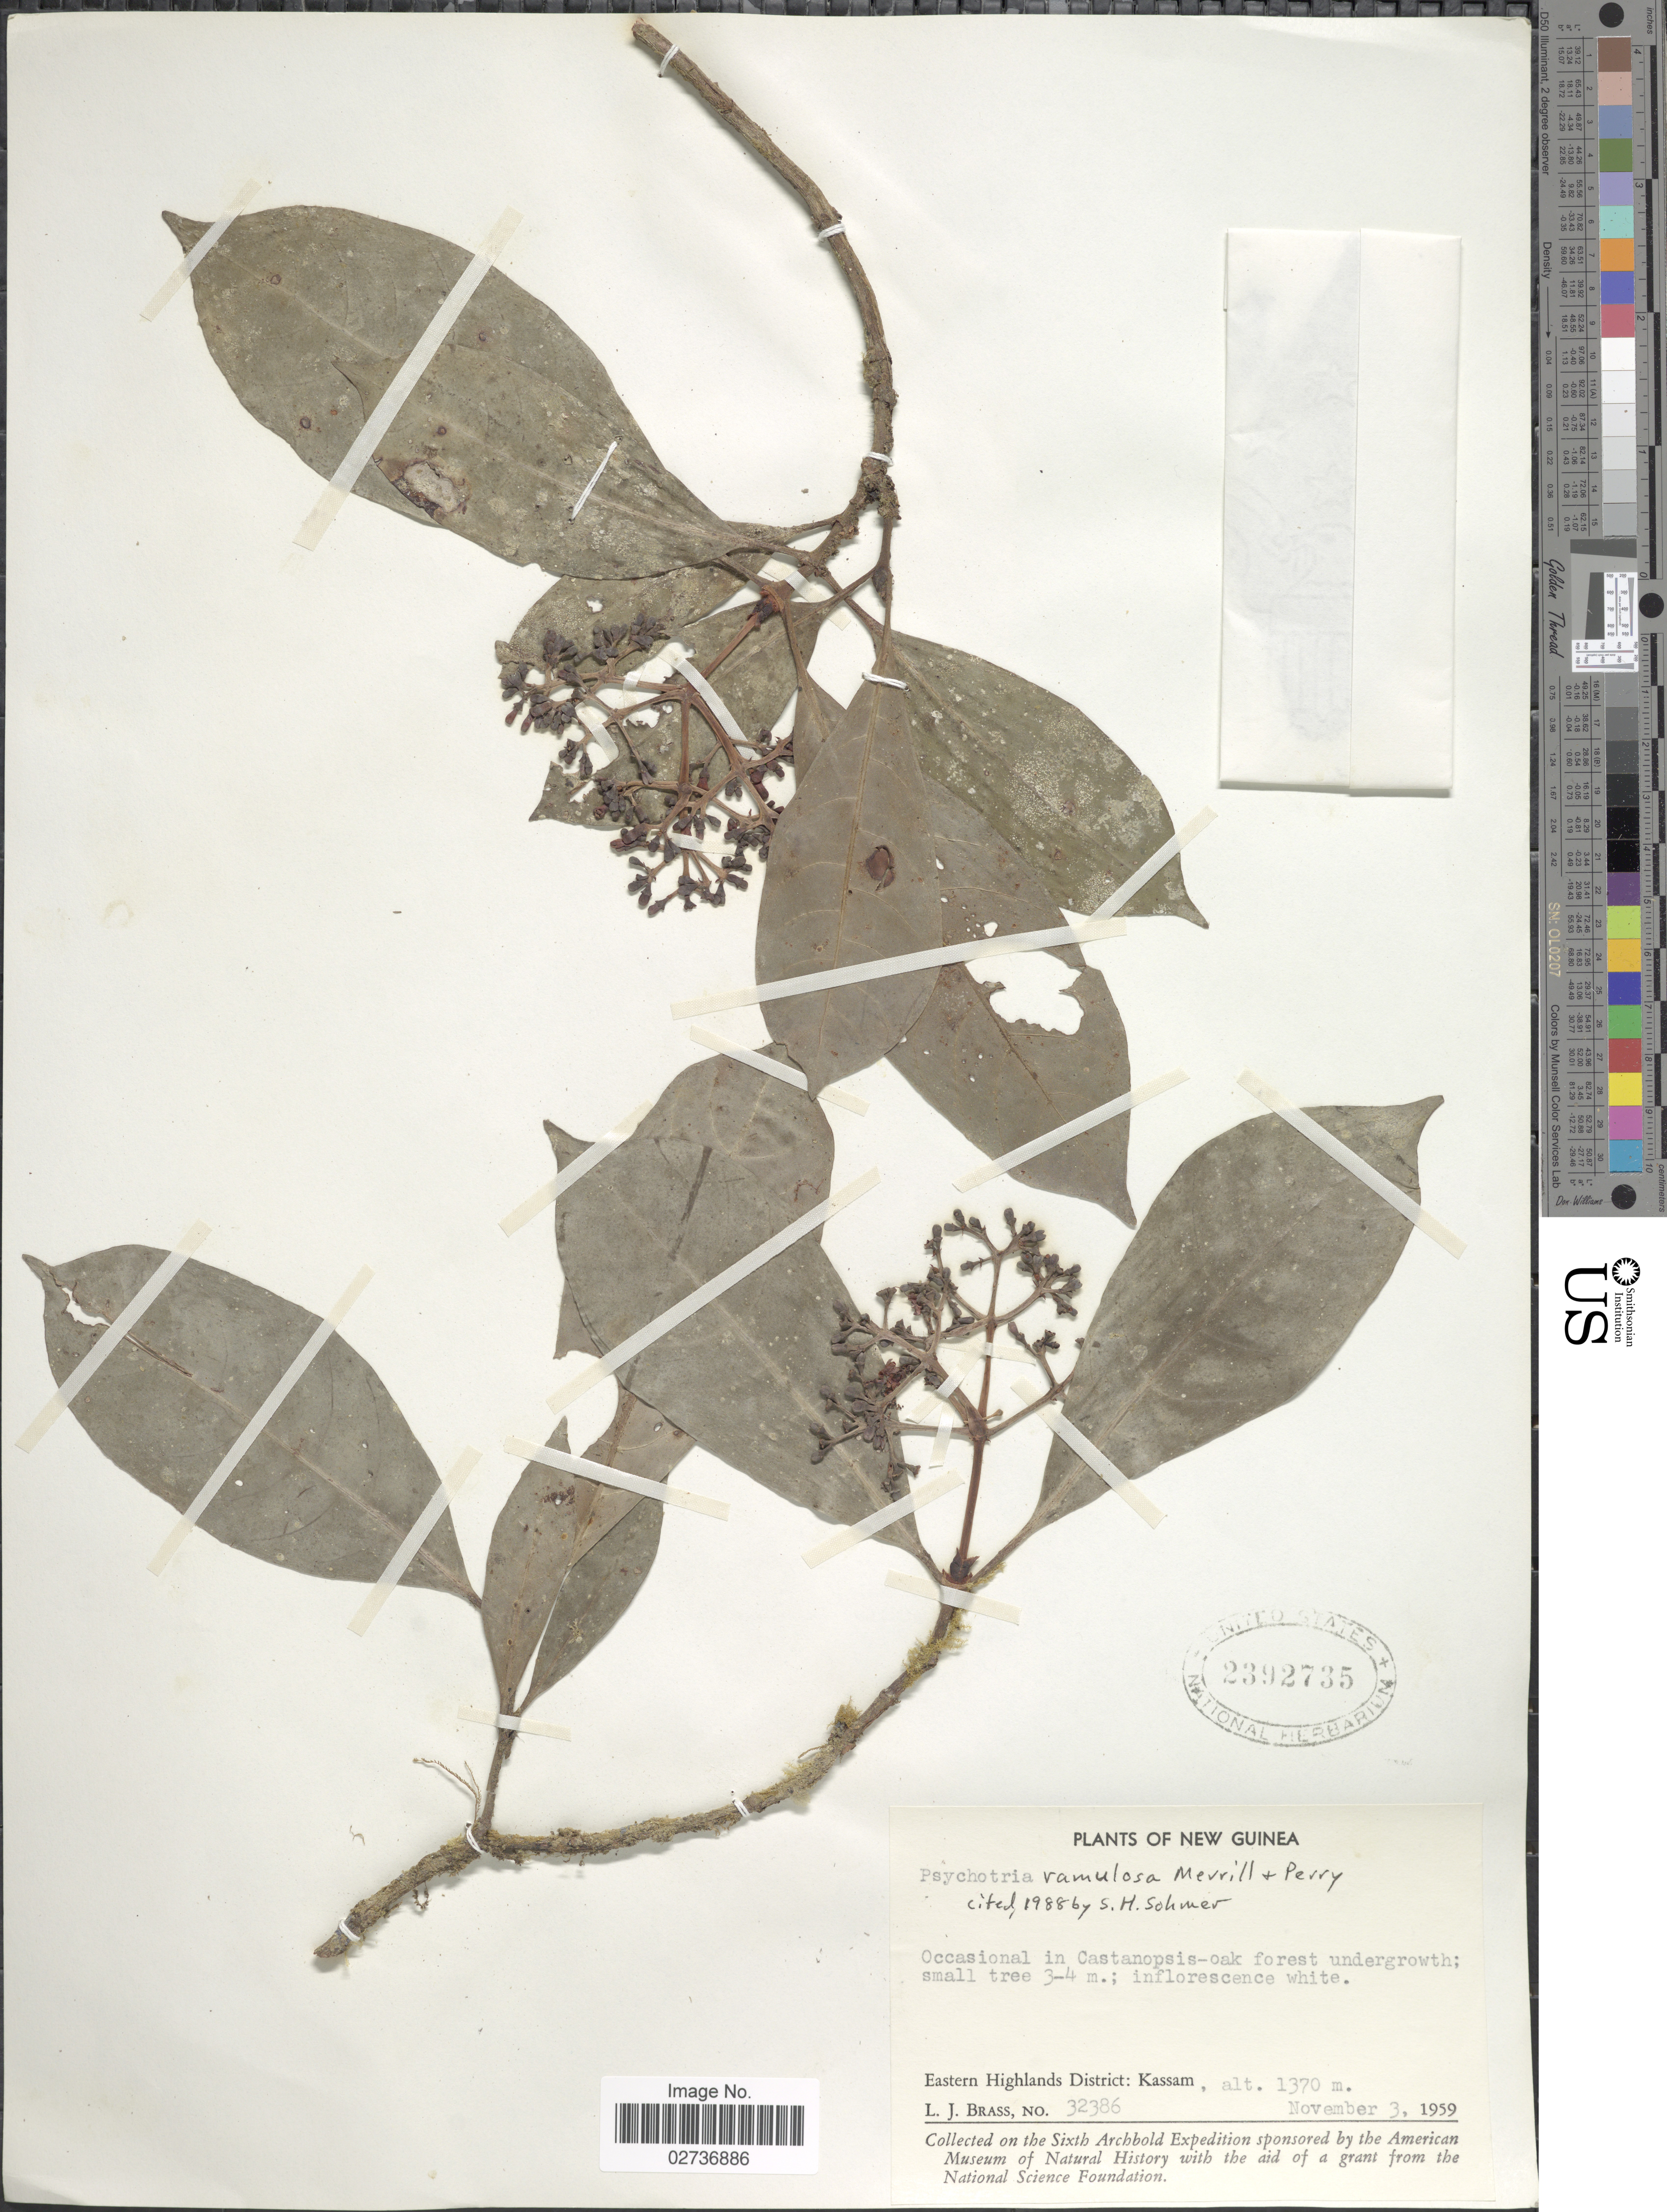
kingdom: Plantae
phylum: Tracheophyta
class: Magnoliopsida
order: Gentianales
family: Rubiaceae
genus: Psychotria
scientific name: Psychotria ramulosa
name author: Merr. ex L.M. Perry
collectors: L. J. Brass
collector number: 32386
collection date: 1959-11-03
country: Papua New Guinea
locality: New Guinea. Eastern Highlands District: Kassam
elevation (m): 1370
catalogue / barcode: US 2392735